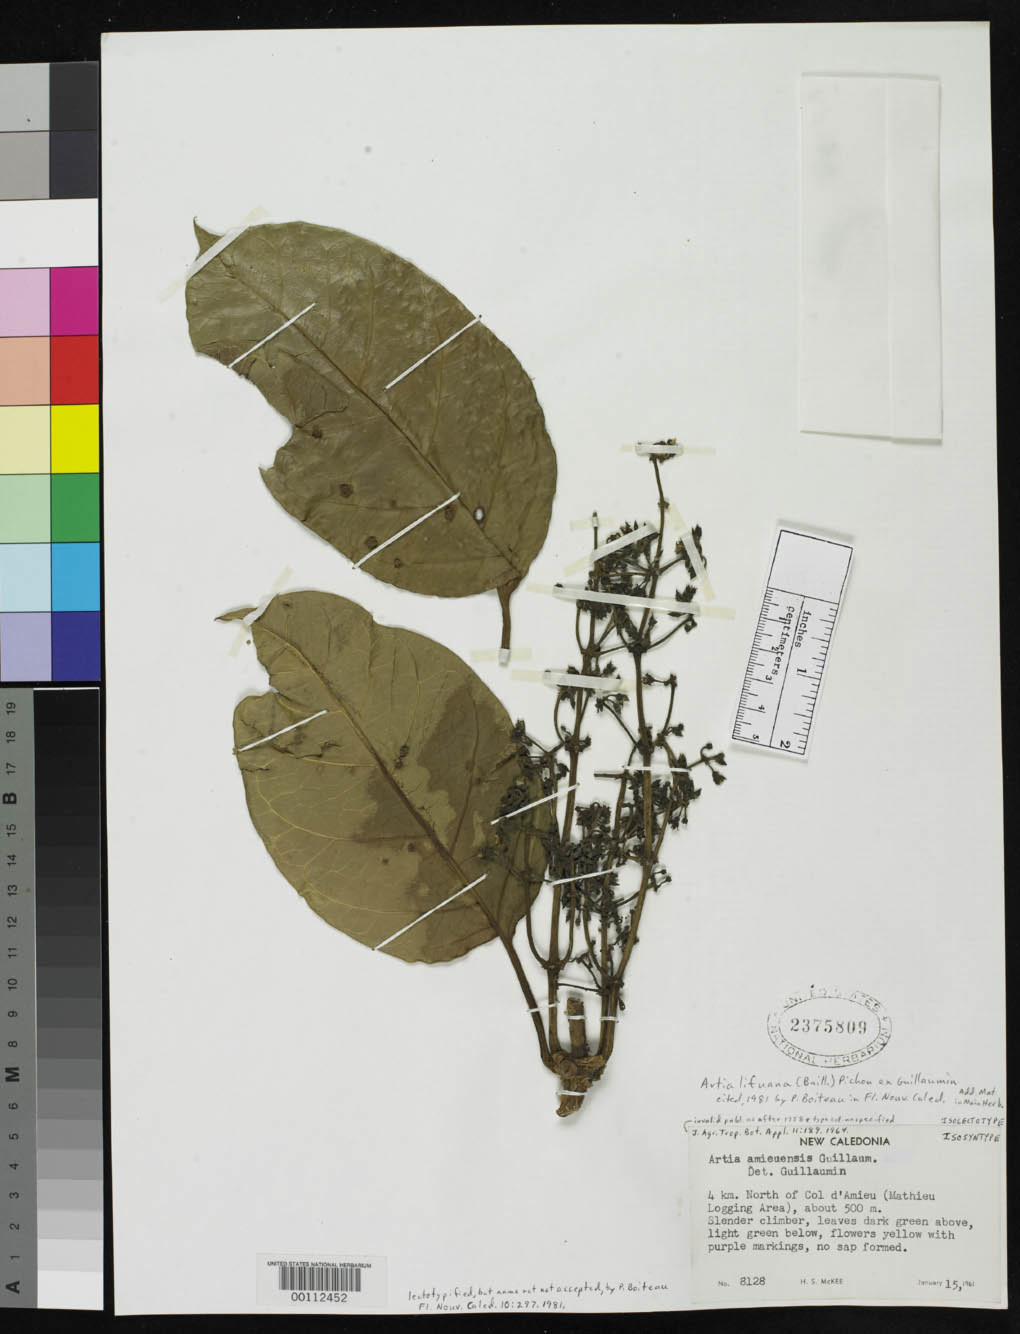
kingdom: Plantae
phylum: Tracheophyta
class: Magnoliopsida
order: Gentianales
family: Apocynaceae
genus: Artia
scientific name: Artia amieuensis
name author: Guillaumin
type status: Isolectotype; Isosyntype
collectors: H. S. MacKee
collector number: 8128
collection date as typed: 15 Jan 1961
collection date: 1961-01-15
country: New Caledonia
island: New Caledonia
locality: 4 km N of Col d'Amieu (Mathieu Logging Area).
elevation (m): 500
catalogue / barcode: US 2375809